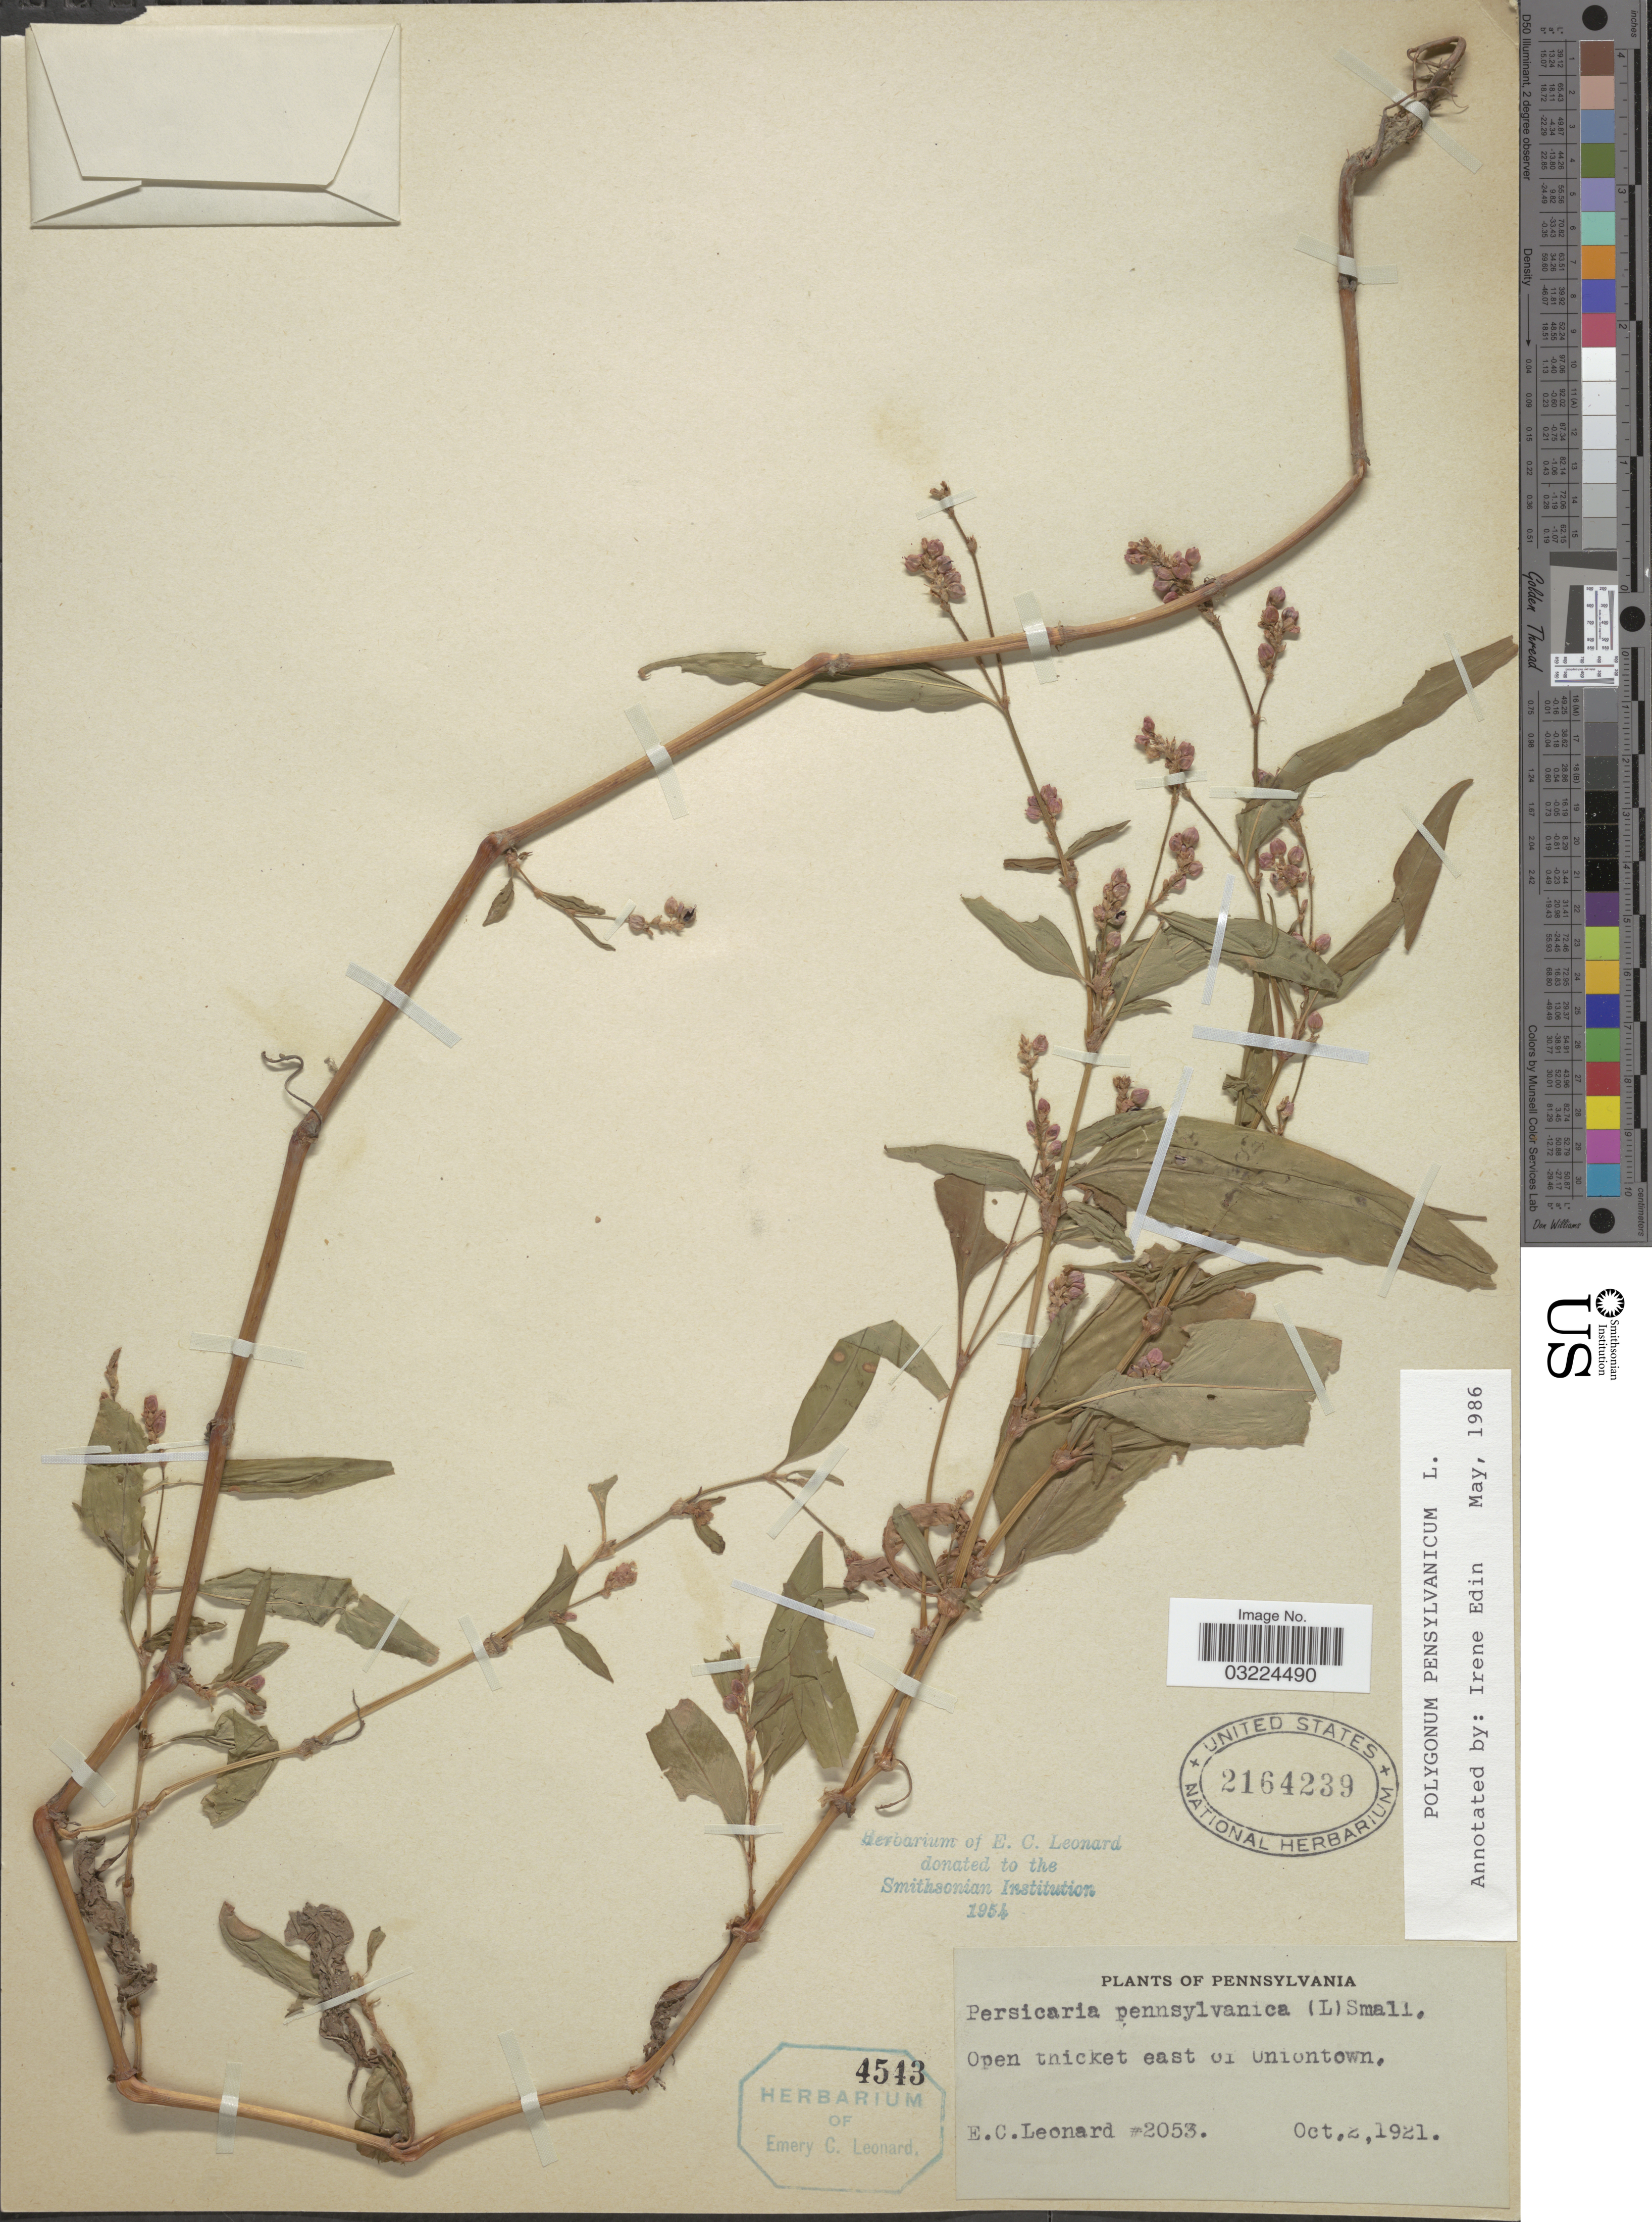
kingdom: Plantae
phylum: Tracheophyta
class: Magnoliopsida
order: Caryophyllales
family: Polygonaceae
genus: Persicaria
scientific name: Persicaria pensylvanica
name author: (L.) M. Gómez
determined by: Atha, D. E.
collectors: E. C. Leonard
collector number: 2053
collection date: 1921-10-02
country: United States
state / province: Pennsylvania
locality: Open thicket east of Uniontown.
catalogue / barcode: US 2164239